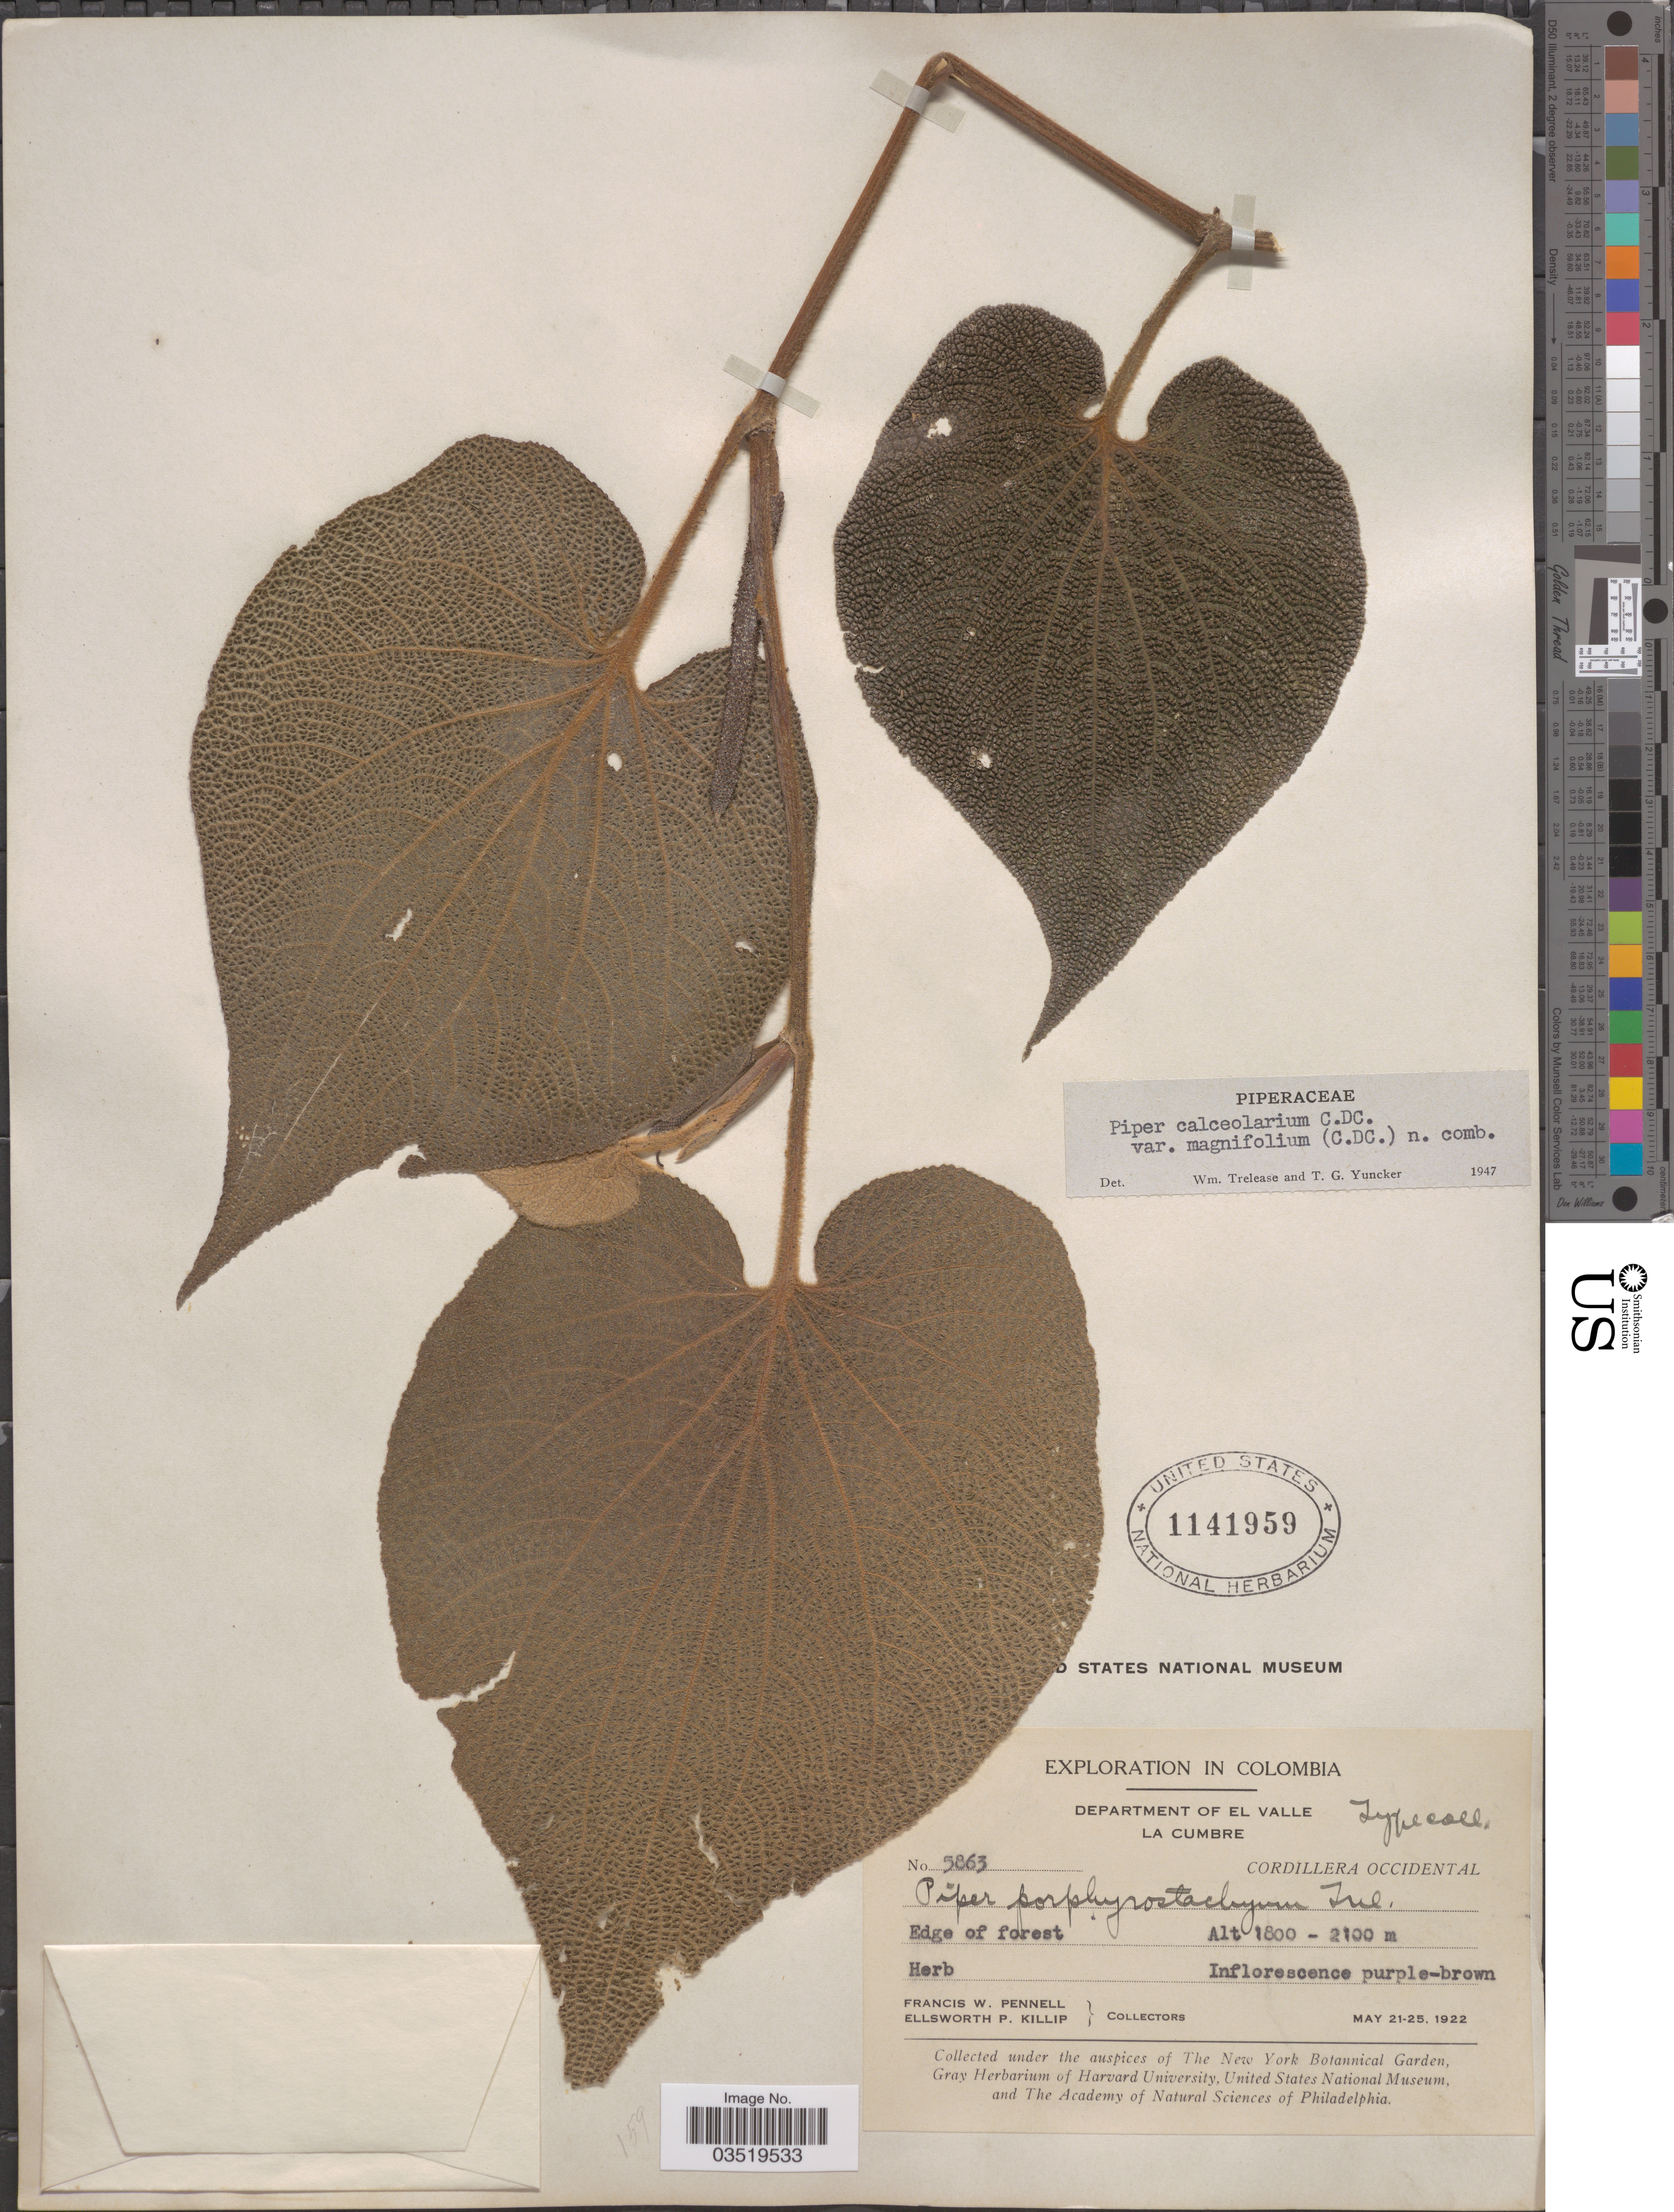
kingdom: Plantae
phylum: Tracheophyta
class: Magnoliopsida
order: Piperales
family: Piperaceae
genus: Piper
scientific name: Piper calceolarium var. magnifolium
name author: (C. DC.) Trel. & Yunck.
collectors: F. W. Pennell & E. P. Killip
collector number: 5863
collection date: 1922-05-21/1922-05-25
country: Colombia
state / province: Valle del Cauca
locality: Department of El Valle. La Cumbre. Cordillera Occidental.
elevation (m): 1800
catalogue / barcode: US 1141959